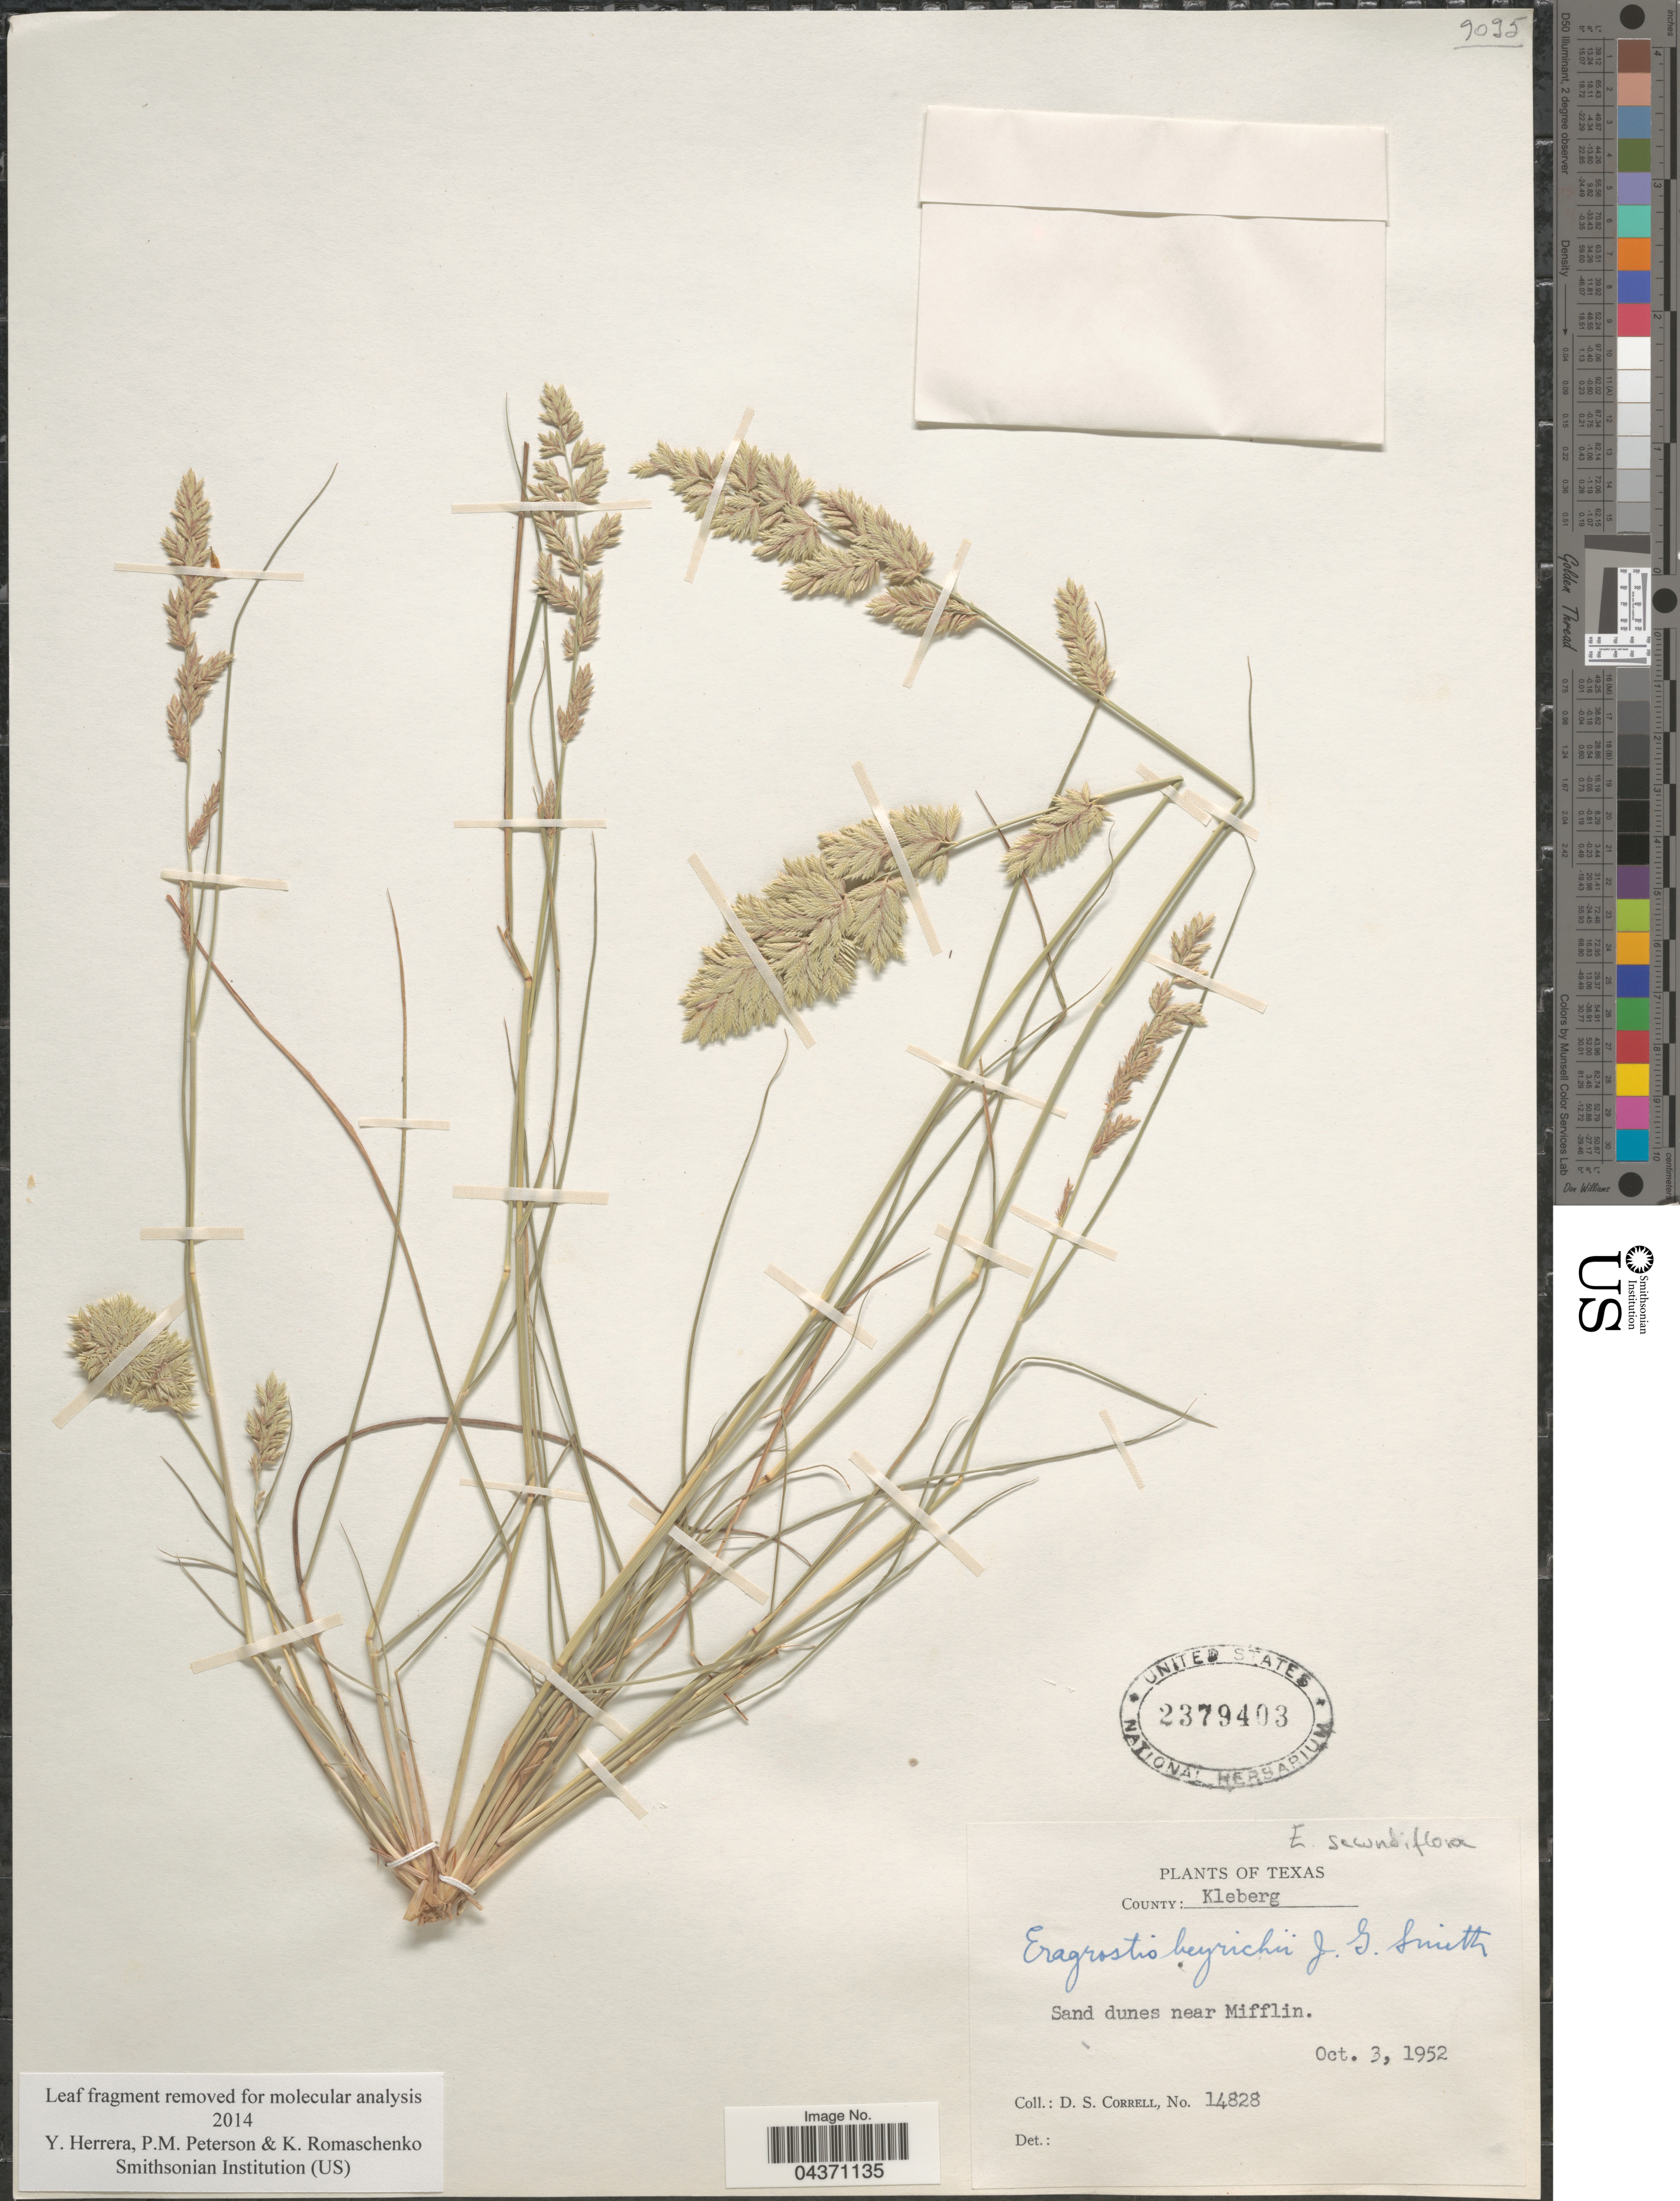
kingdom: Plantae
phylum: Tracheophyta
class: Liliopsida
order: Poales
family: Poaceae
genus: Eragrostis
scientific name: Eragrostis secundiflora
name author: J. Presl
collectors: D. S. Correll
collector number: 14828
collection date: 1952-10-03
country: United States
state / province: Texas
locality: County: Kleberg. Sand dunes near Mifflin.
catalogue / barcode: US 2379403